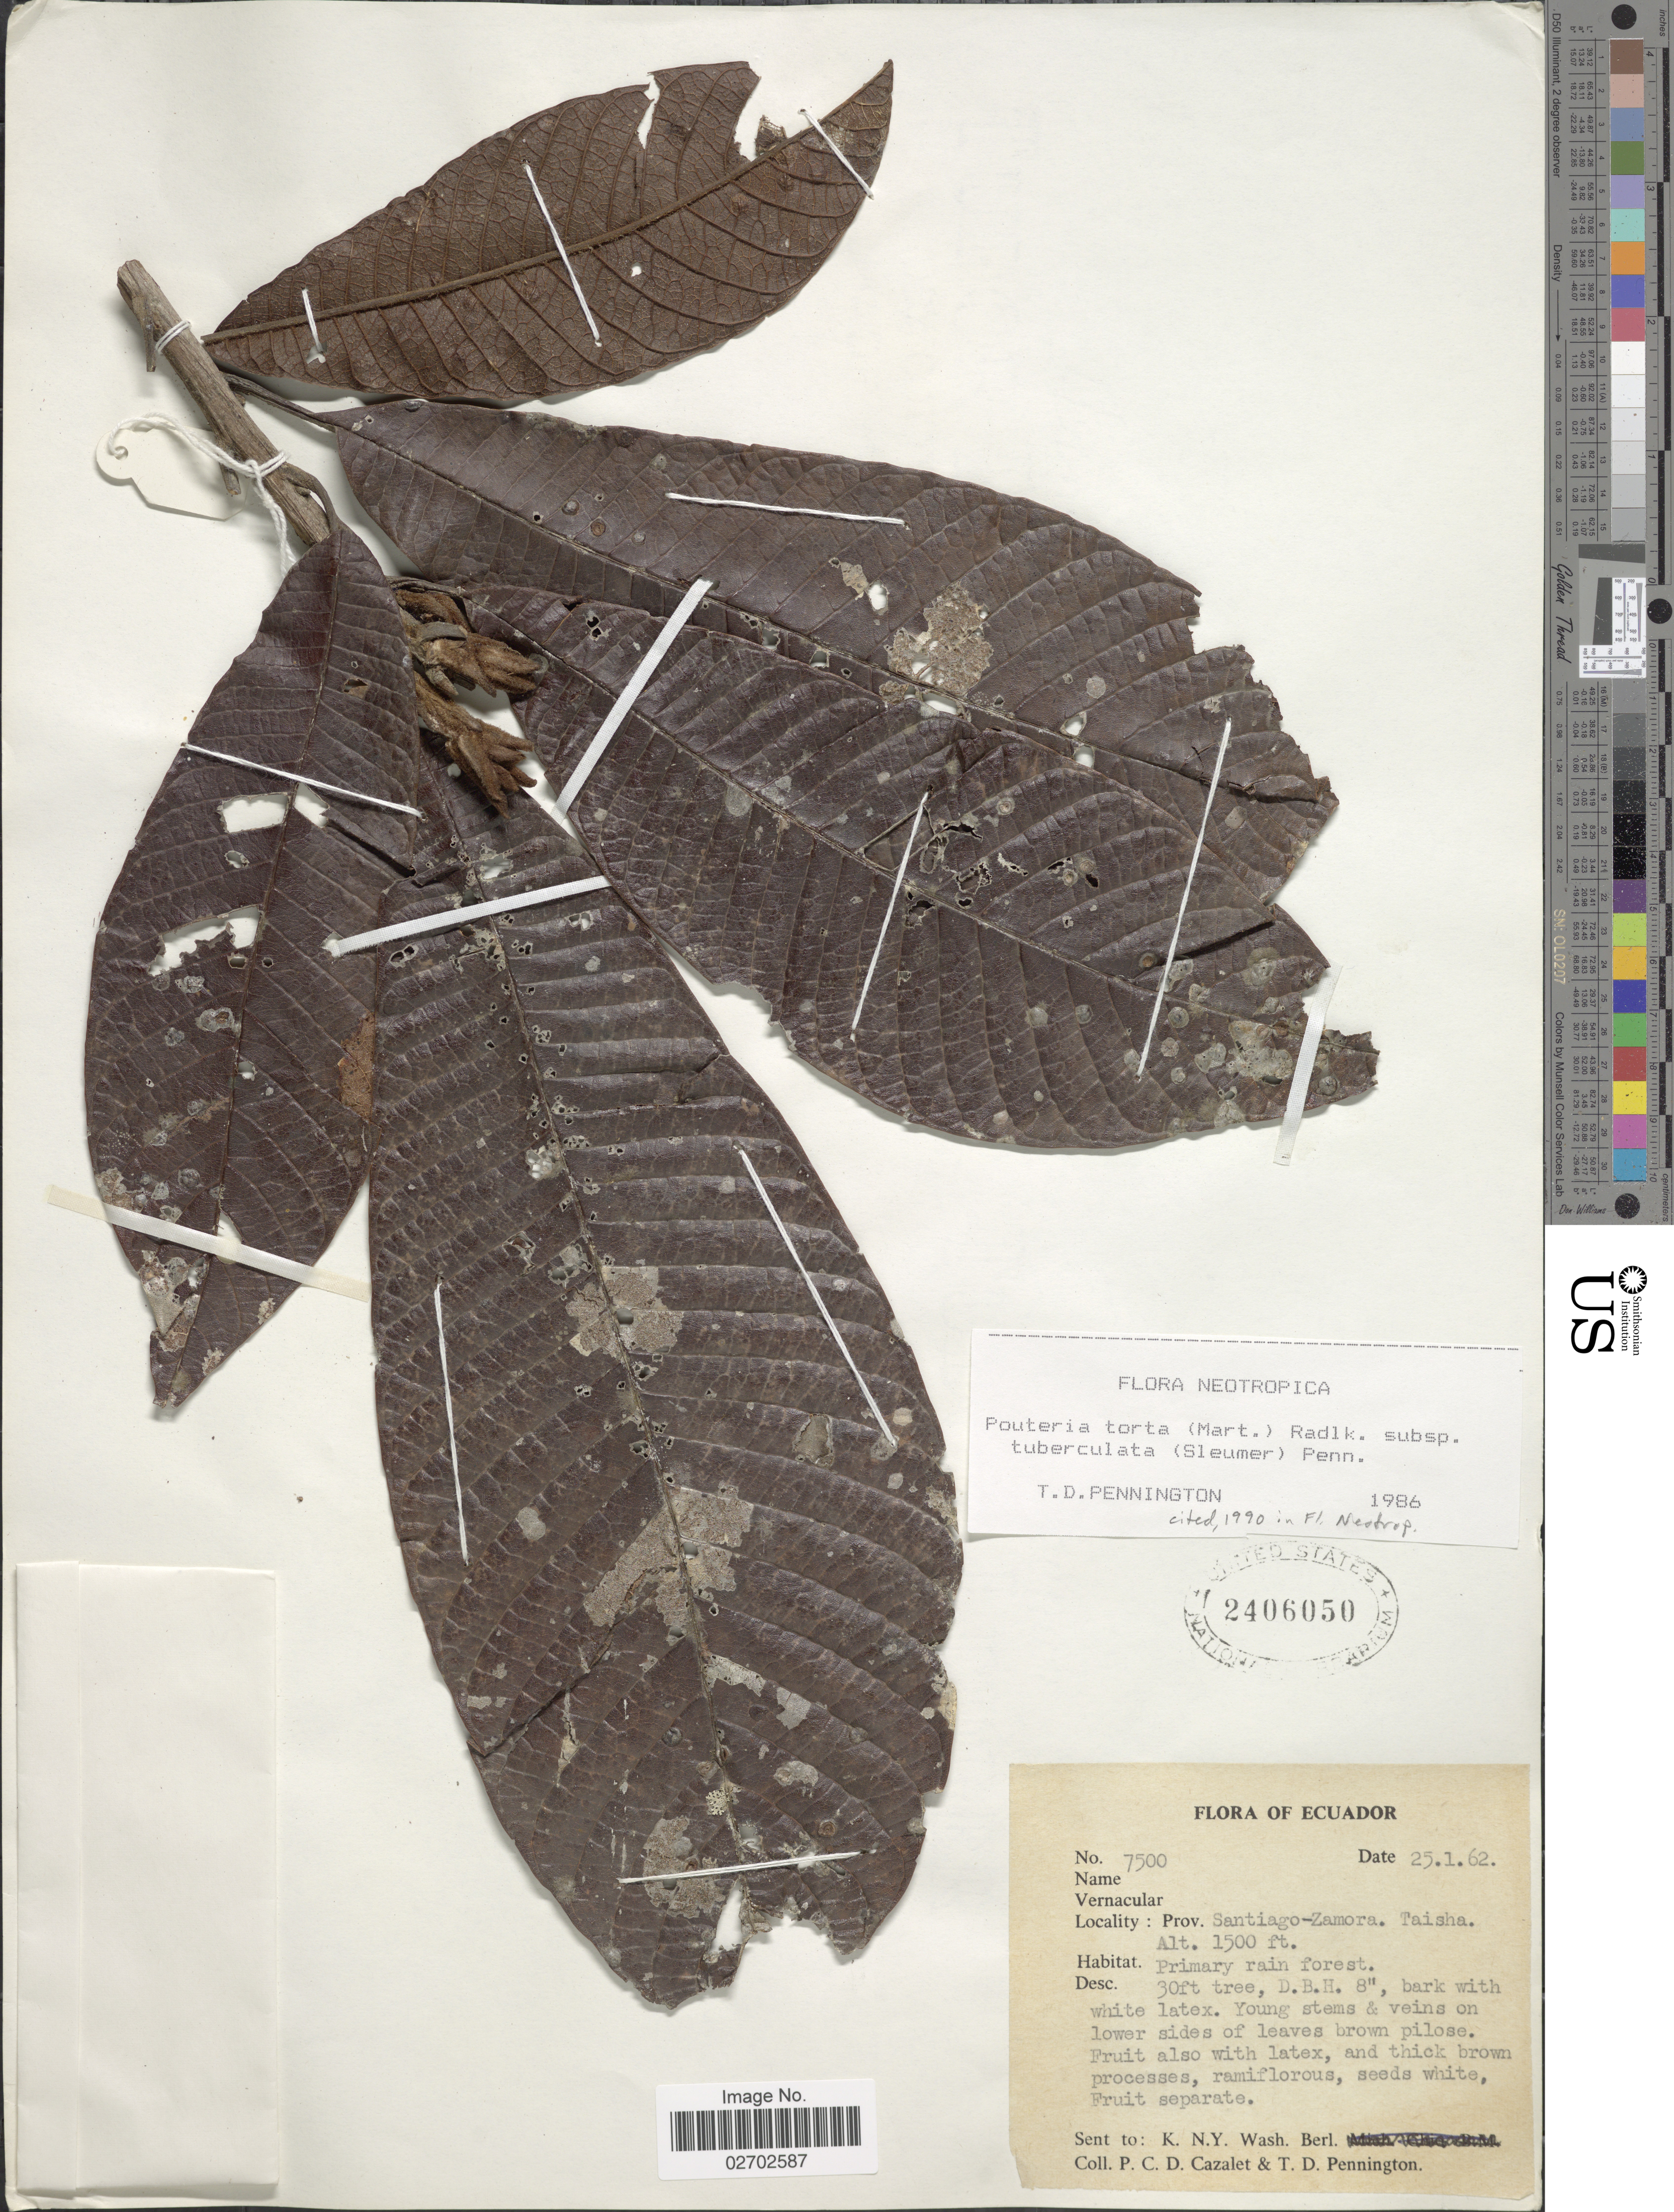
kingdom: Plantae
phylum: Tracheophyta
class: Magnoliopsida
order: Ericales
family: Sapotaceae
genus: Pouteria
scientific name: Pouteria torta subsp. tuberculata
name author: (Sleumer) T.D. Penn.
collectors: P. C. D. Cazalet & T. D. Pennington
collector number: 7500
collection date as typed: Transcribed d/m/y: 25/1/62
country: Ecuador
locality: Prov. Santiago-Zamora. Taisha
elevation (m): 457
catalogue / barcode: US 2406050